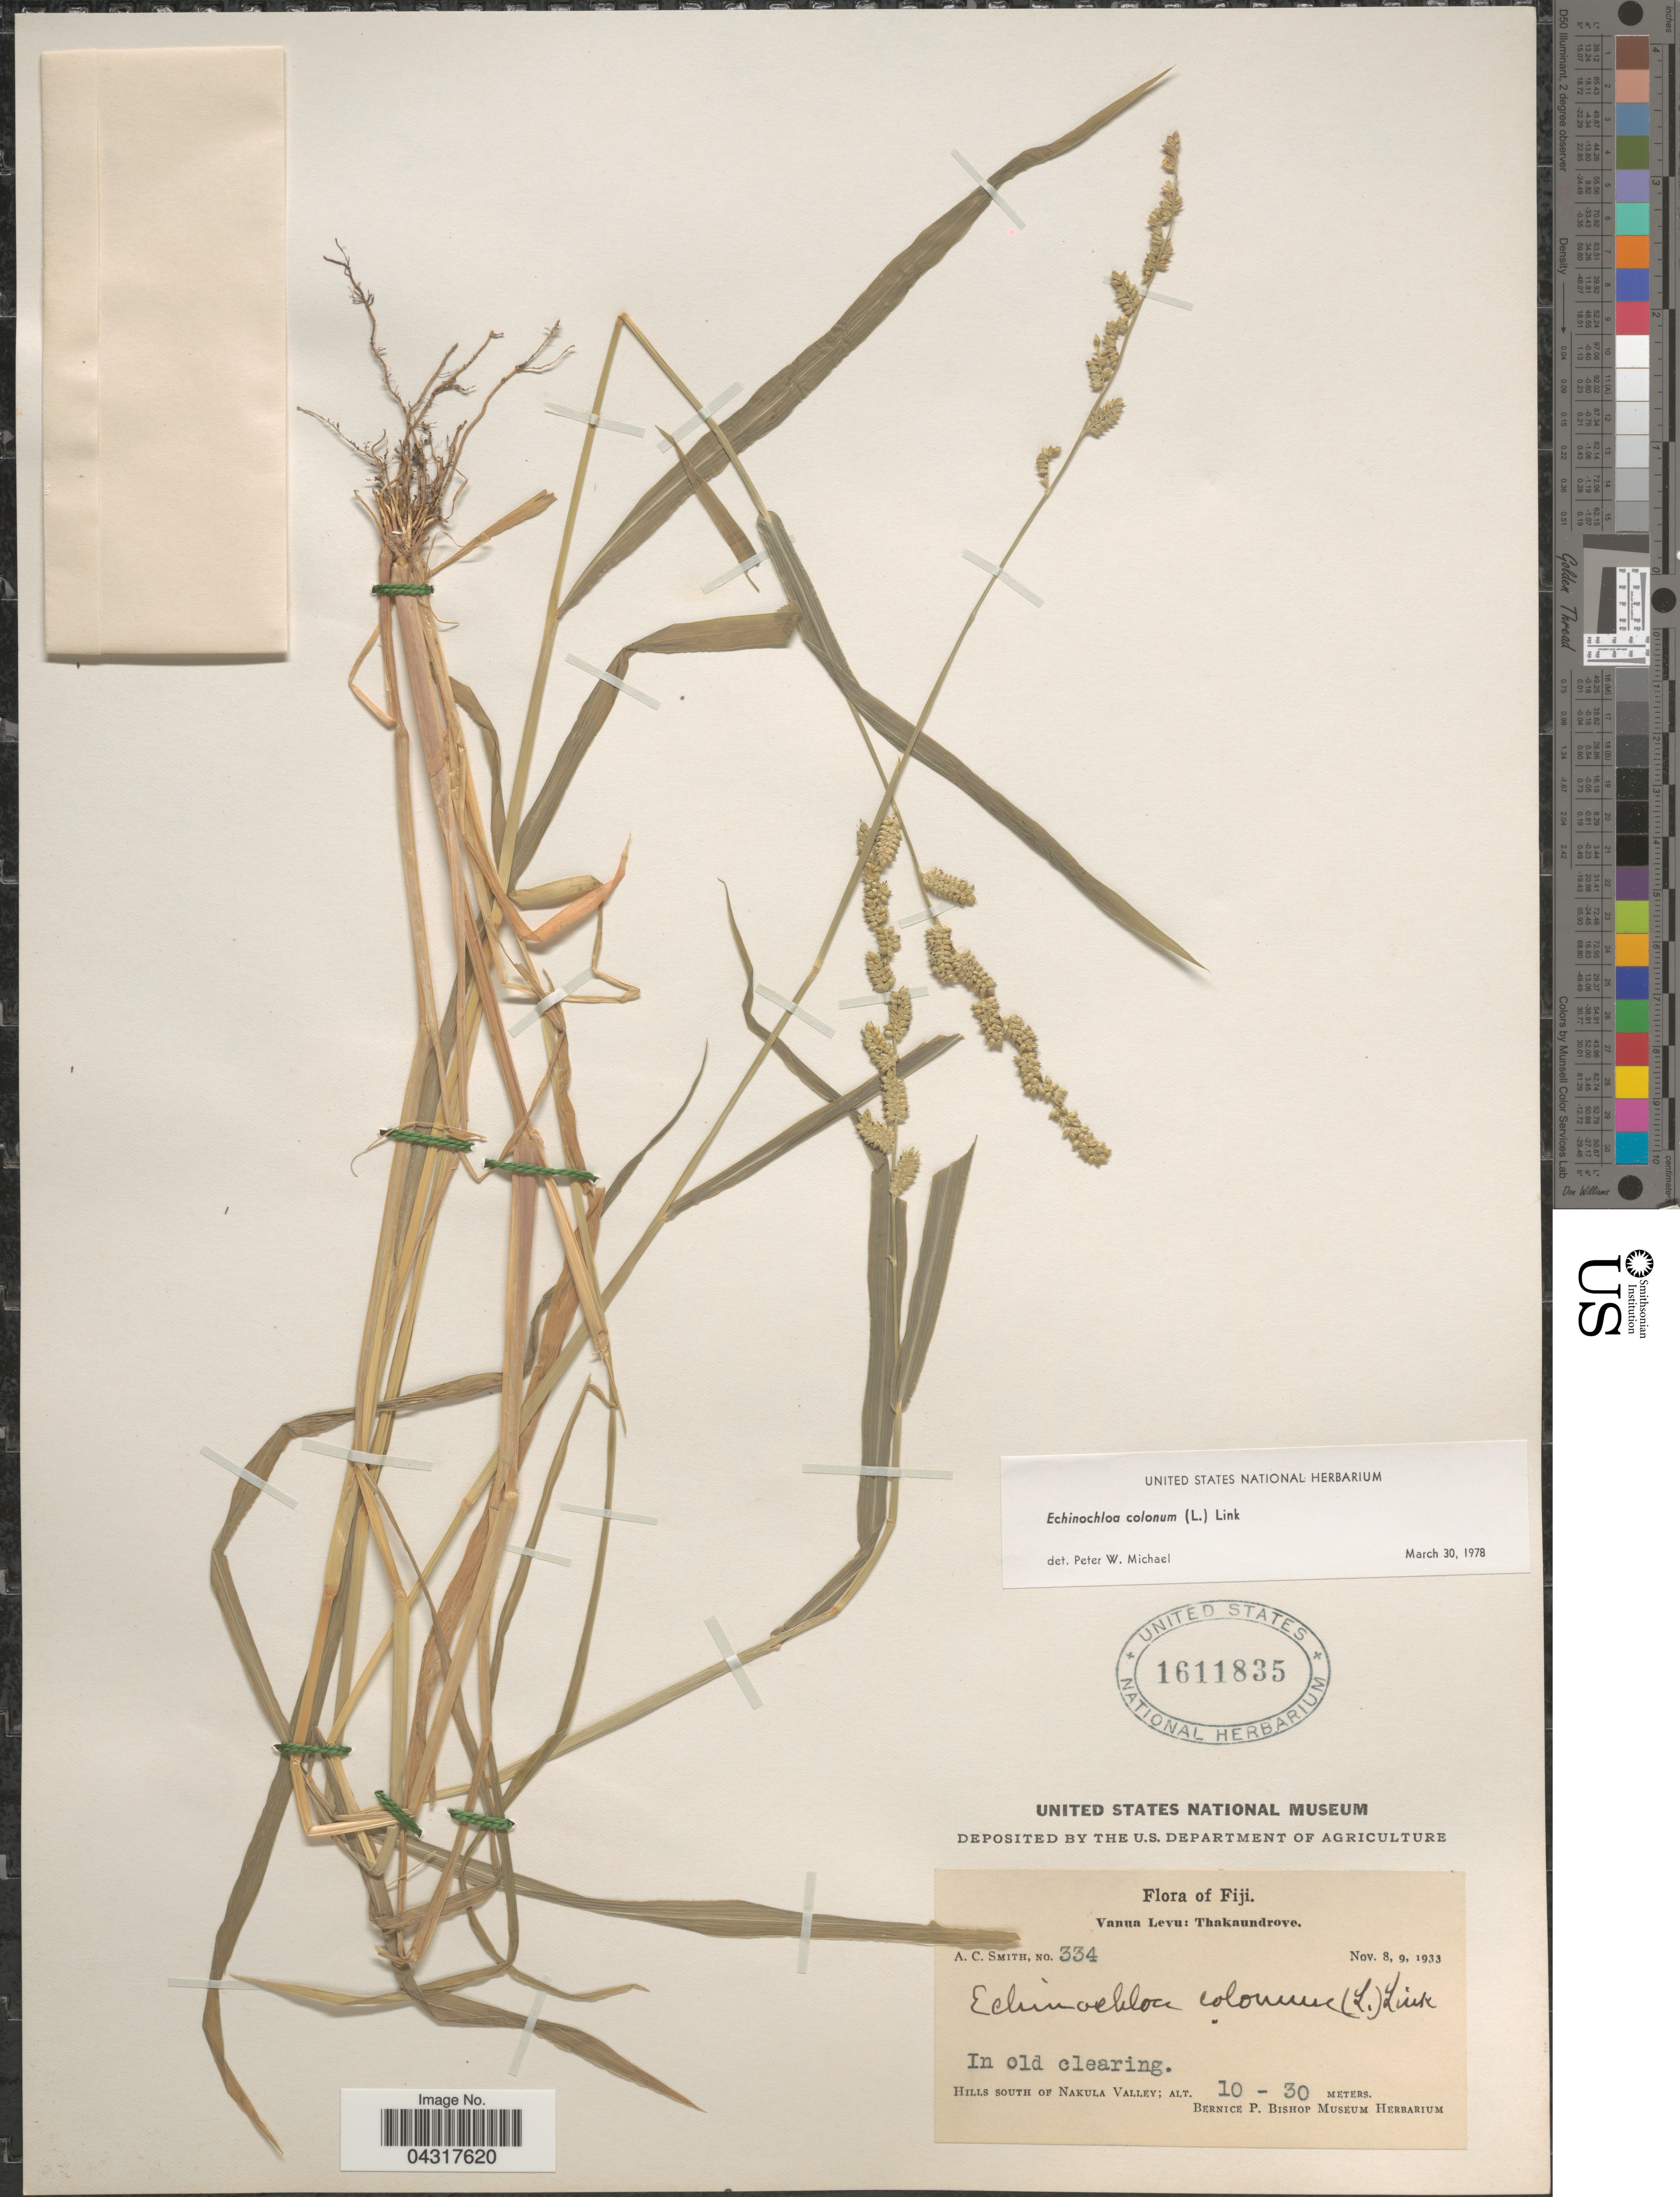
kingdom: Plantae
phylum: Tracheophyta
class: Liliopsida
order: Poales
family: Poaceae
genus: Echinochloa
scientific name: Echinochloa colona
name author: (L.) Link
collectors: A. C. Smith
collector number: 334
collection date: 1933-11-08/1933-11-09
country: Fiji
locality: Vanua Levu: Thakaundrove. Hills South of Nakula Valley.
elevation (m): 10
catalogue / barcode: US 1611835